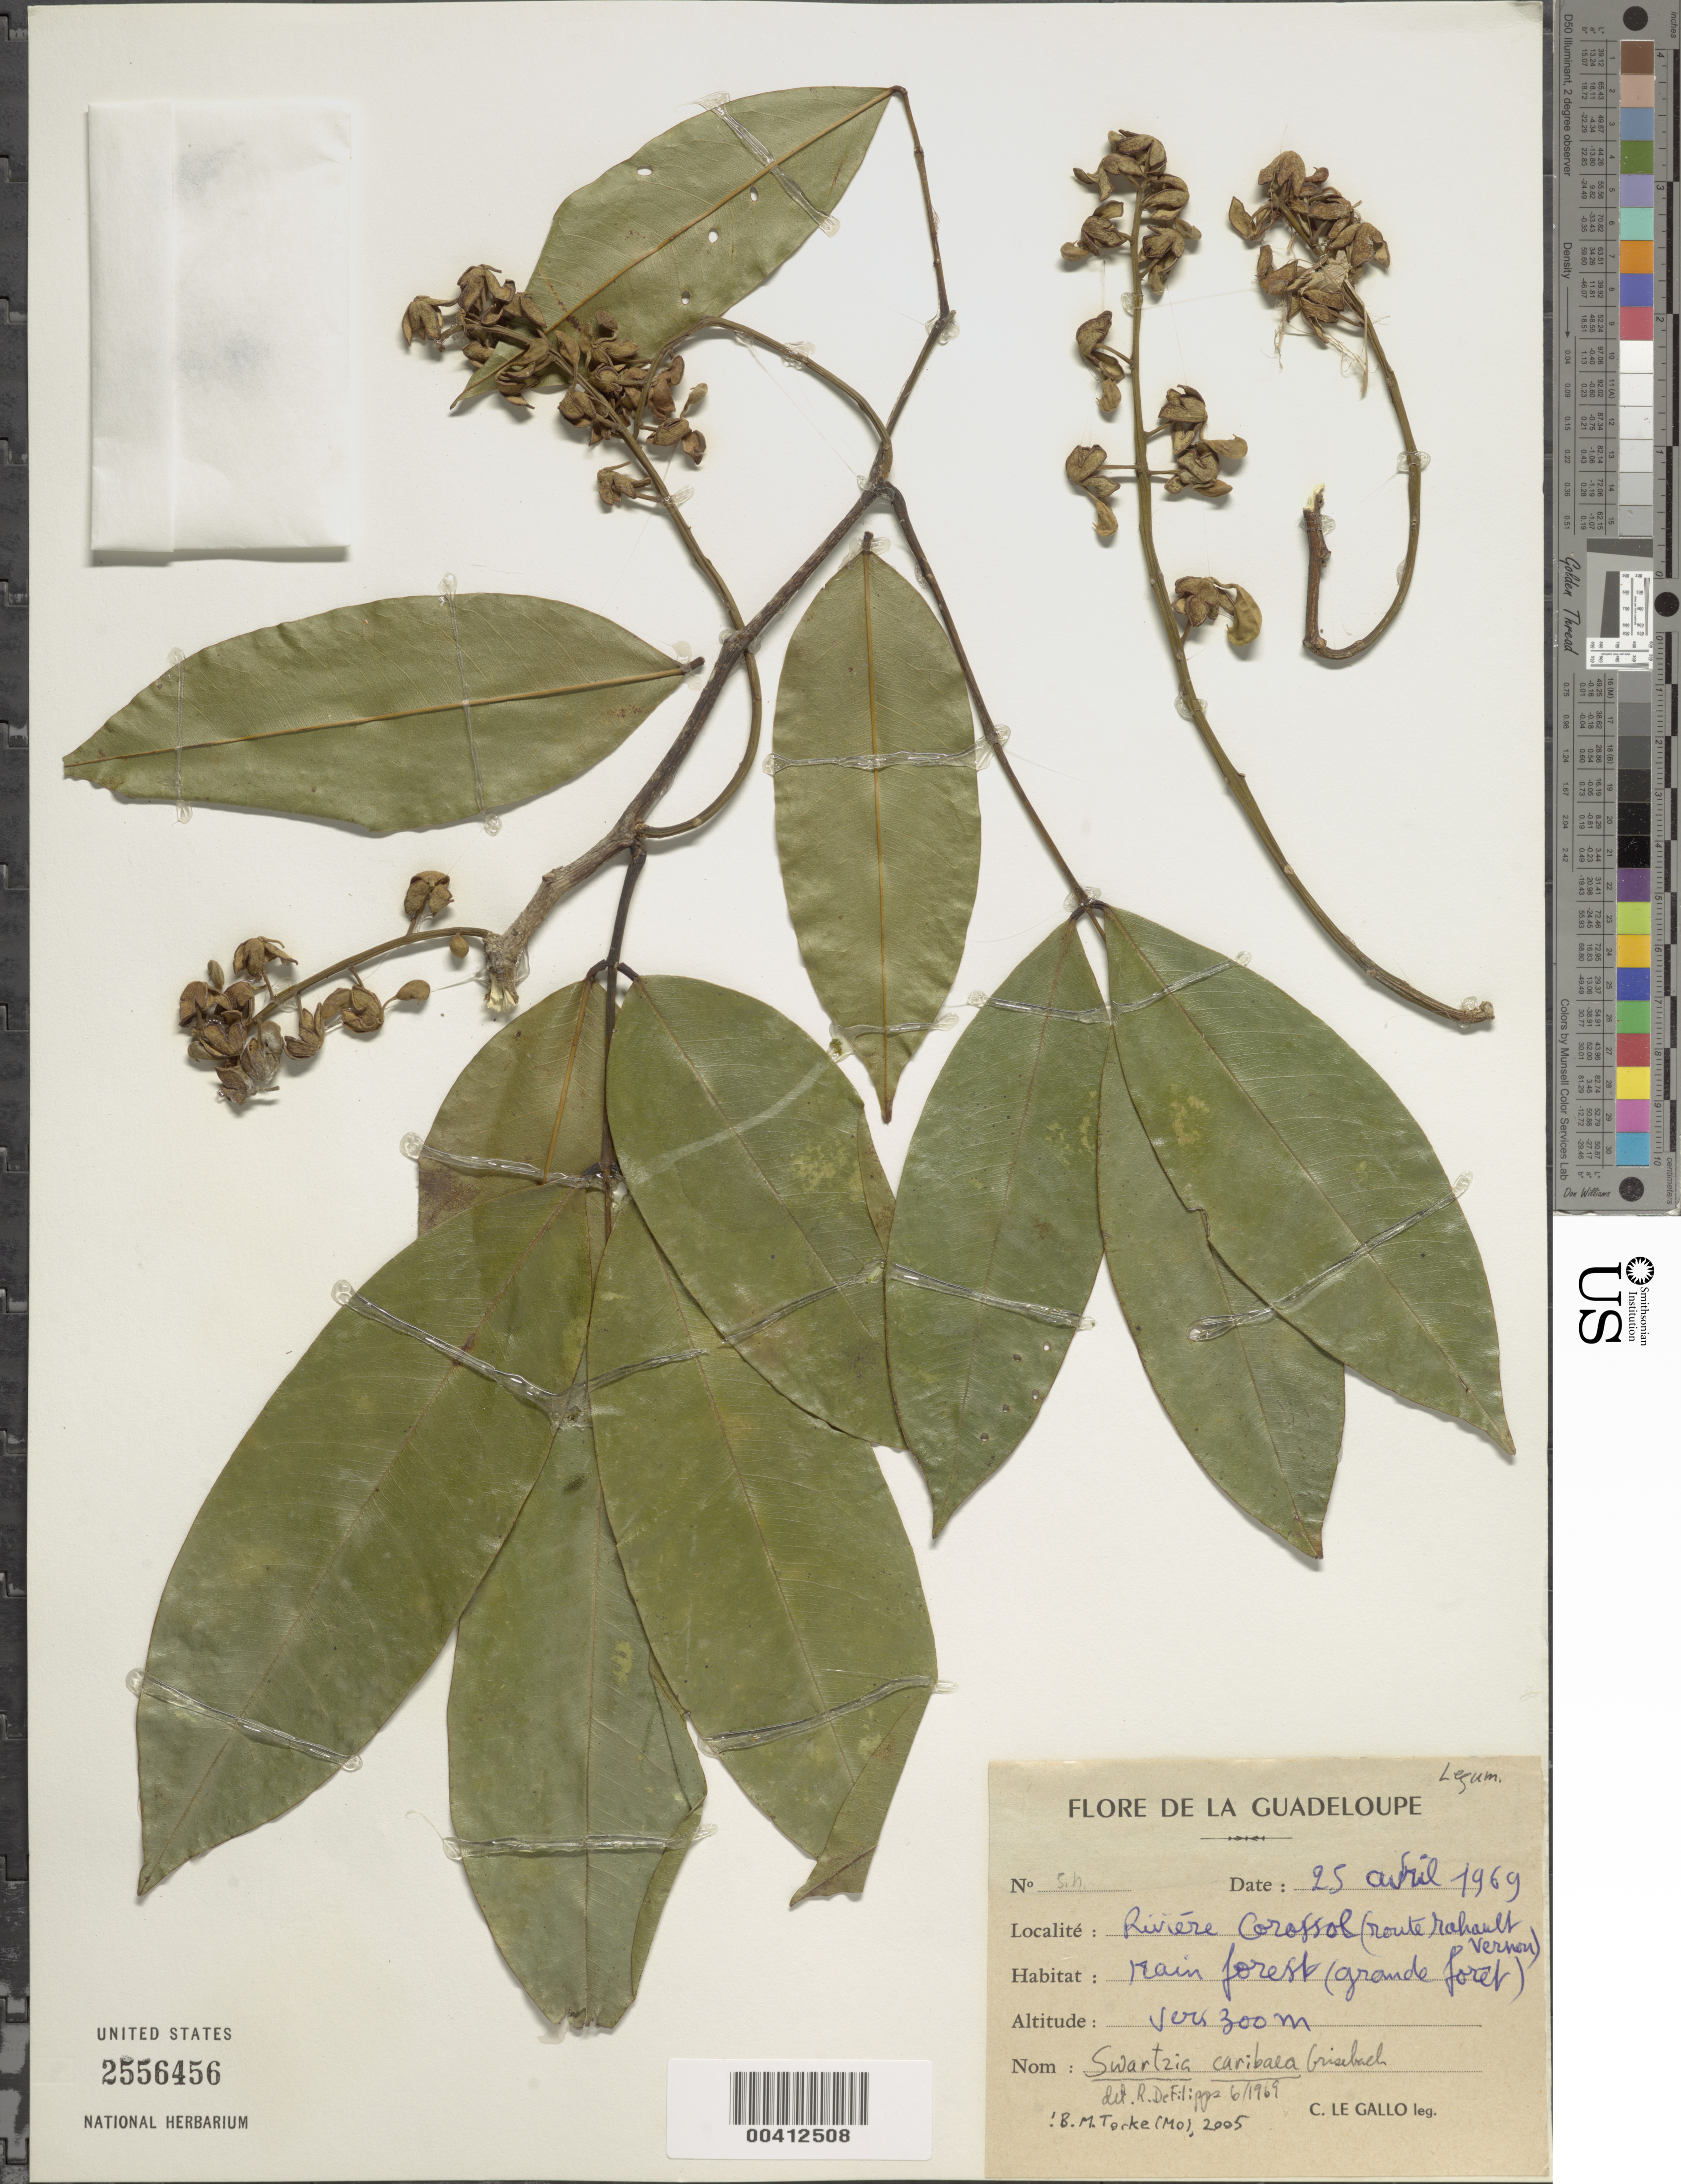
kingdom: Plantae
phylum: Tracheophyta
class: Magnoliopsida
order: Fabales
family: Fabaceae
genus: Swartzia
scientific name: Swartzia caribaea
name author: Griseb.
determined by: Defillips, R.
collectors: C. Le Gallo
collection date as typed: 25 Apr 1969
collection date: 1969-04-25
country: Guadeloupe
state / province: Basse-terre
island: Basse Terre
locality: Riviere corossol (route rahault vernon)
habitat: Rain forest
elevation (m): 300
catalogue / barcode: US 2556456